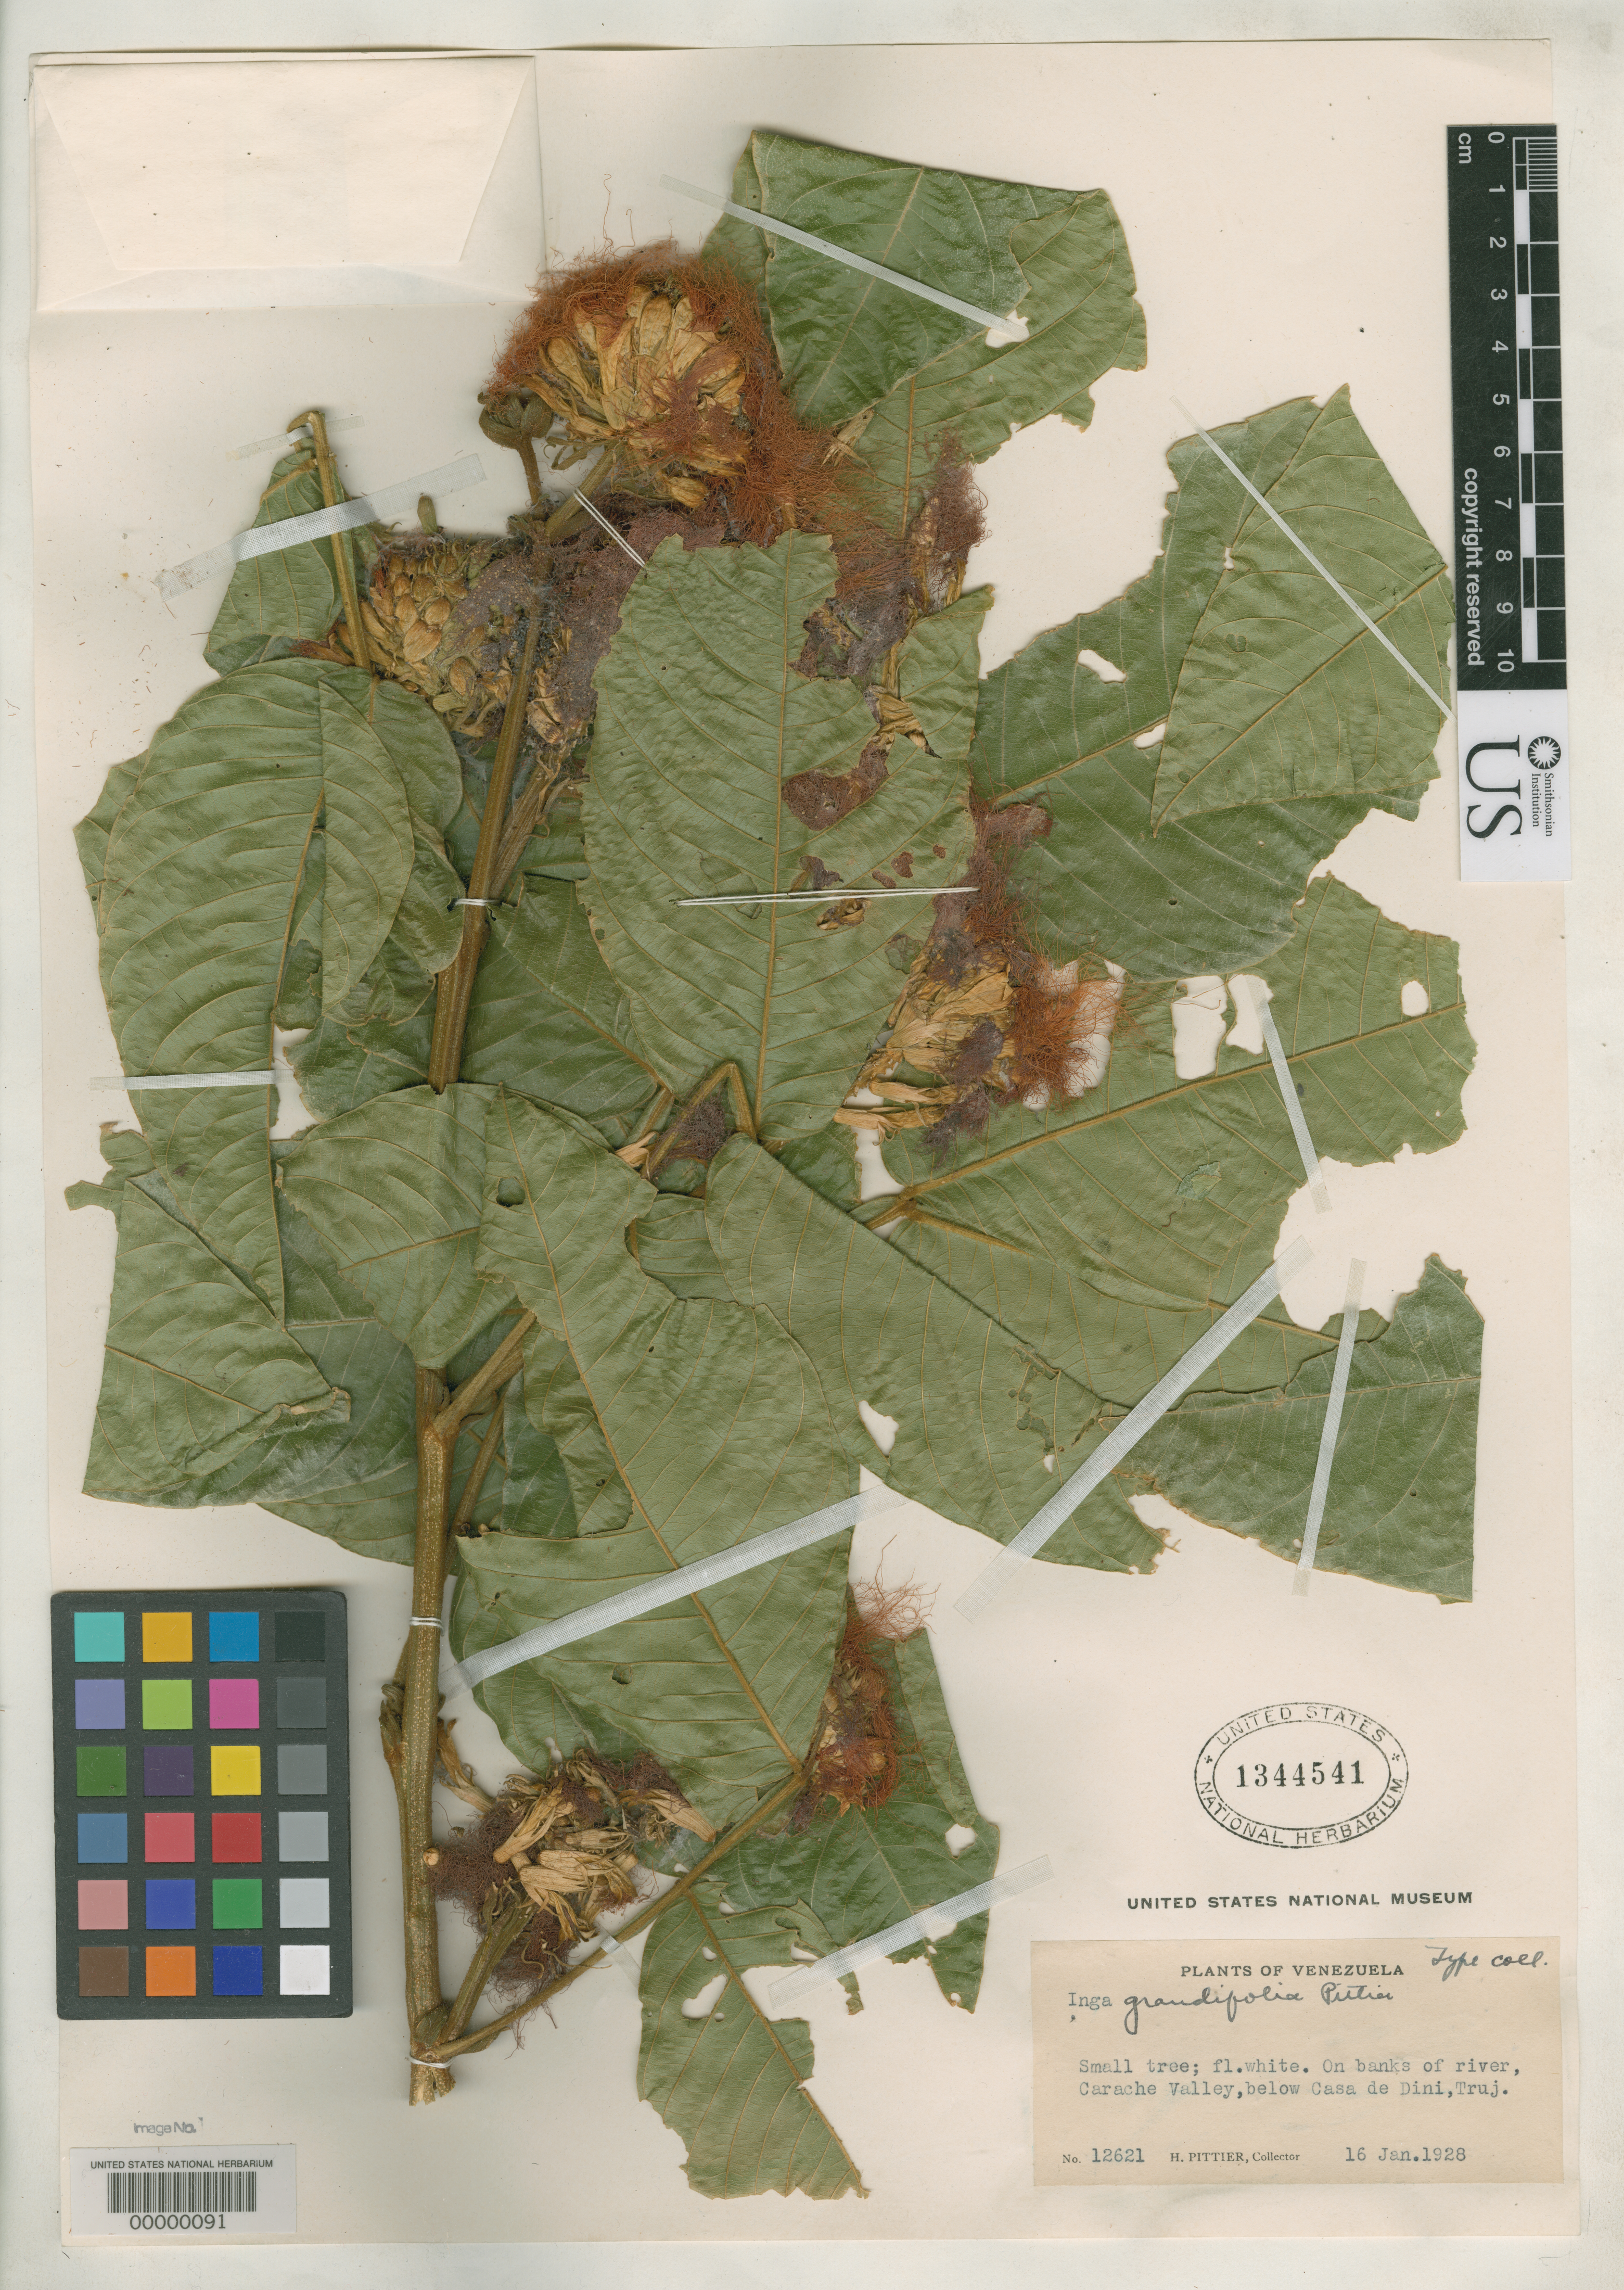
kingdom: Plantae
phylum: Tracheophyta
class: Magnoliopsida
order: Fabales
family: Fabaceae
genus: Inga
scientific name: Inga grandifolia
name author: Pittier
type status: Isotype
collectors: H. F. Pittier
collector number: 12621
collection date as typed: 16 Jan 1923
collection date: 1923-01-16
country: Venezuela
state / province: Trujillo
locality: Carache Valley, below Casa de Dini.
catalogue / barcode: US 1344541